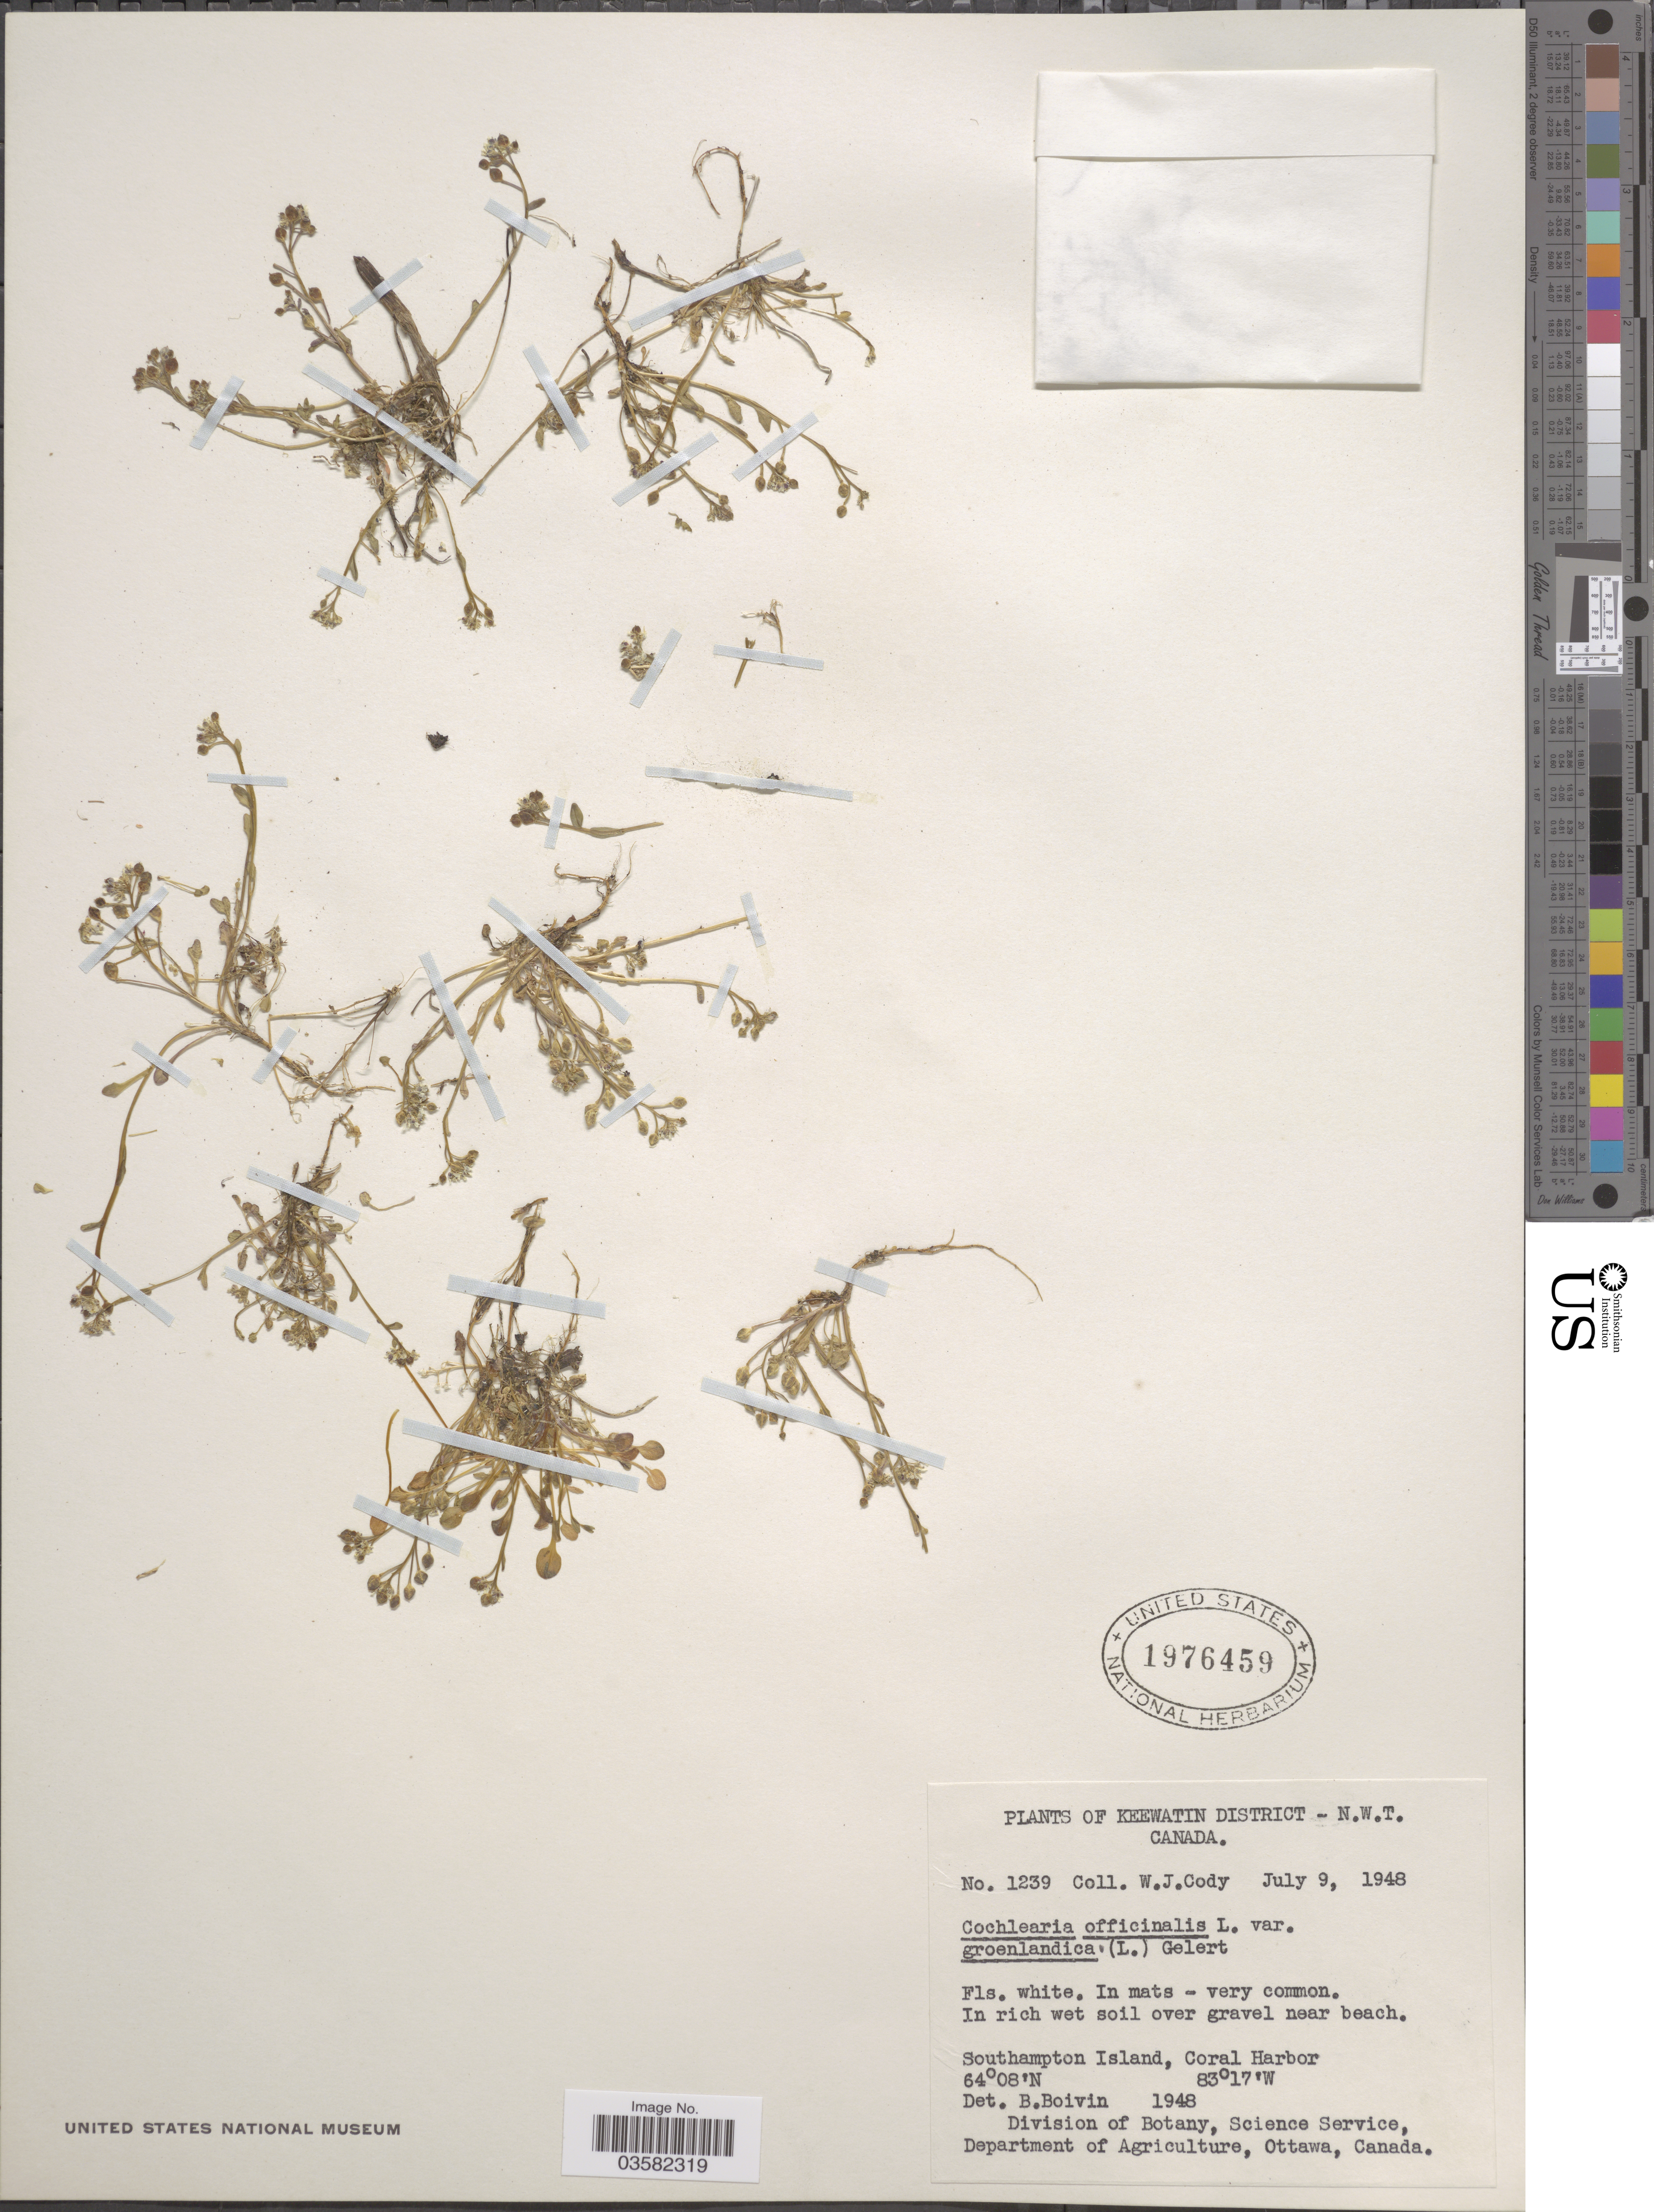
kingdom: Plantae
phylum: Tracheophyta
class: Magnoliopsida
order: Brassicales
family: Brassicaceae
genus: Cochlearia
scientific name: Cochlearia officinalis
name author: L.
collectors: W. Cody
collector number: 1239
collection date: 1948-07-09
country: Canada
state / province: Northwest Territories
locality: Keewatin District. Southampton Island, Coral Harbor.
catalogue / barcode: US 1976459